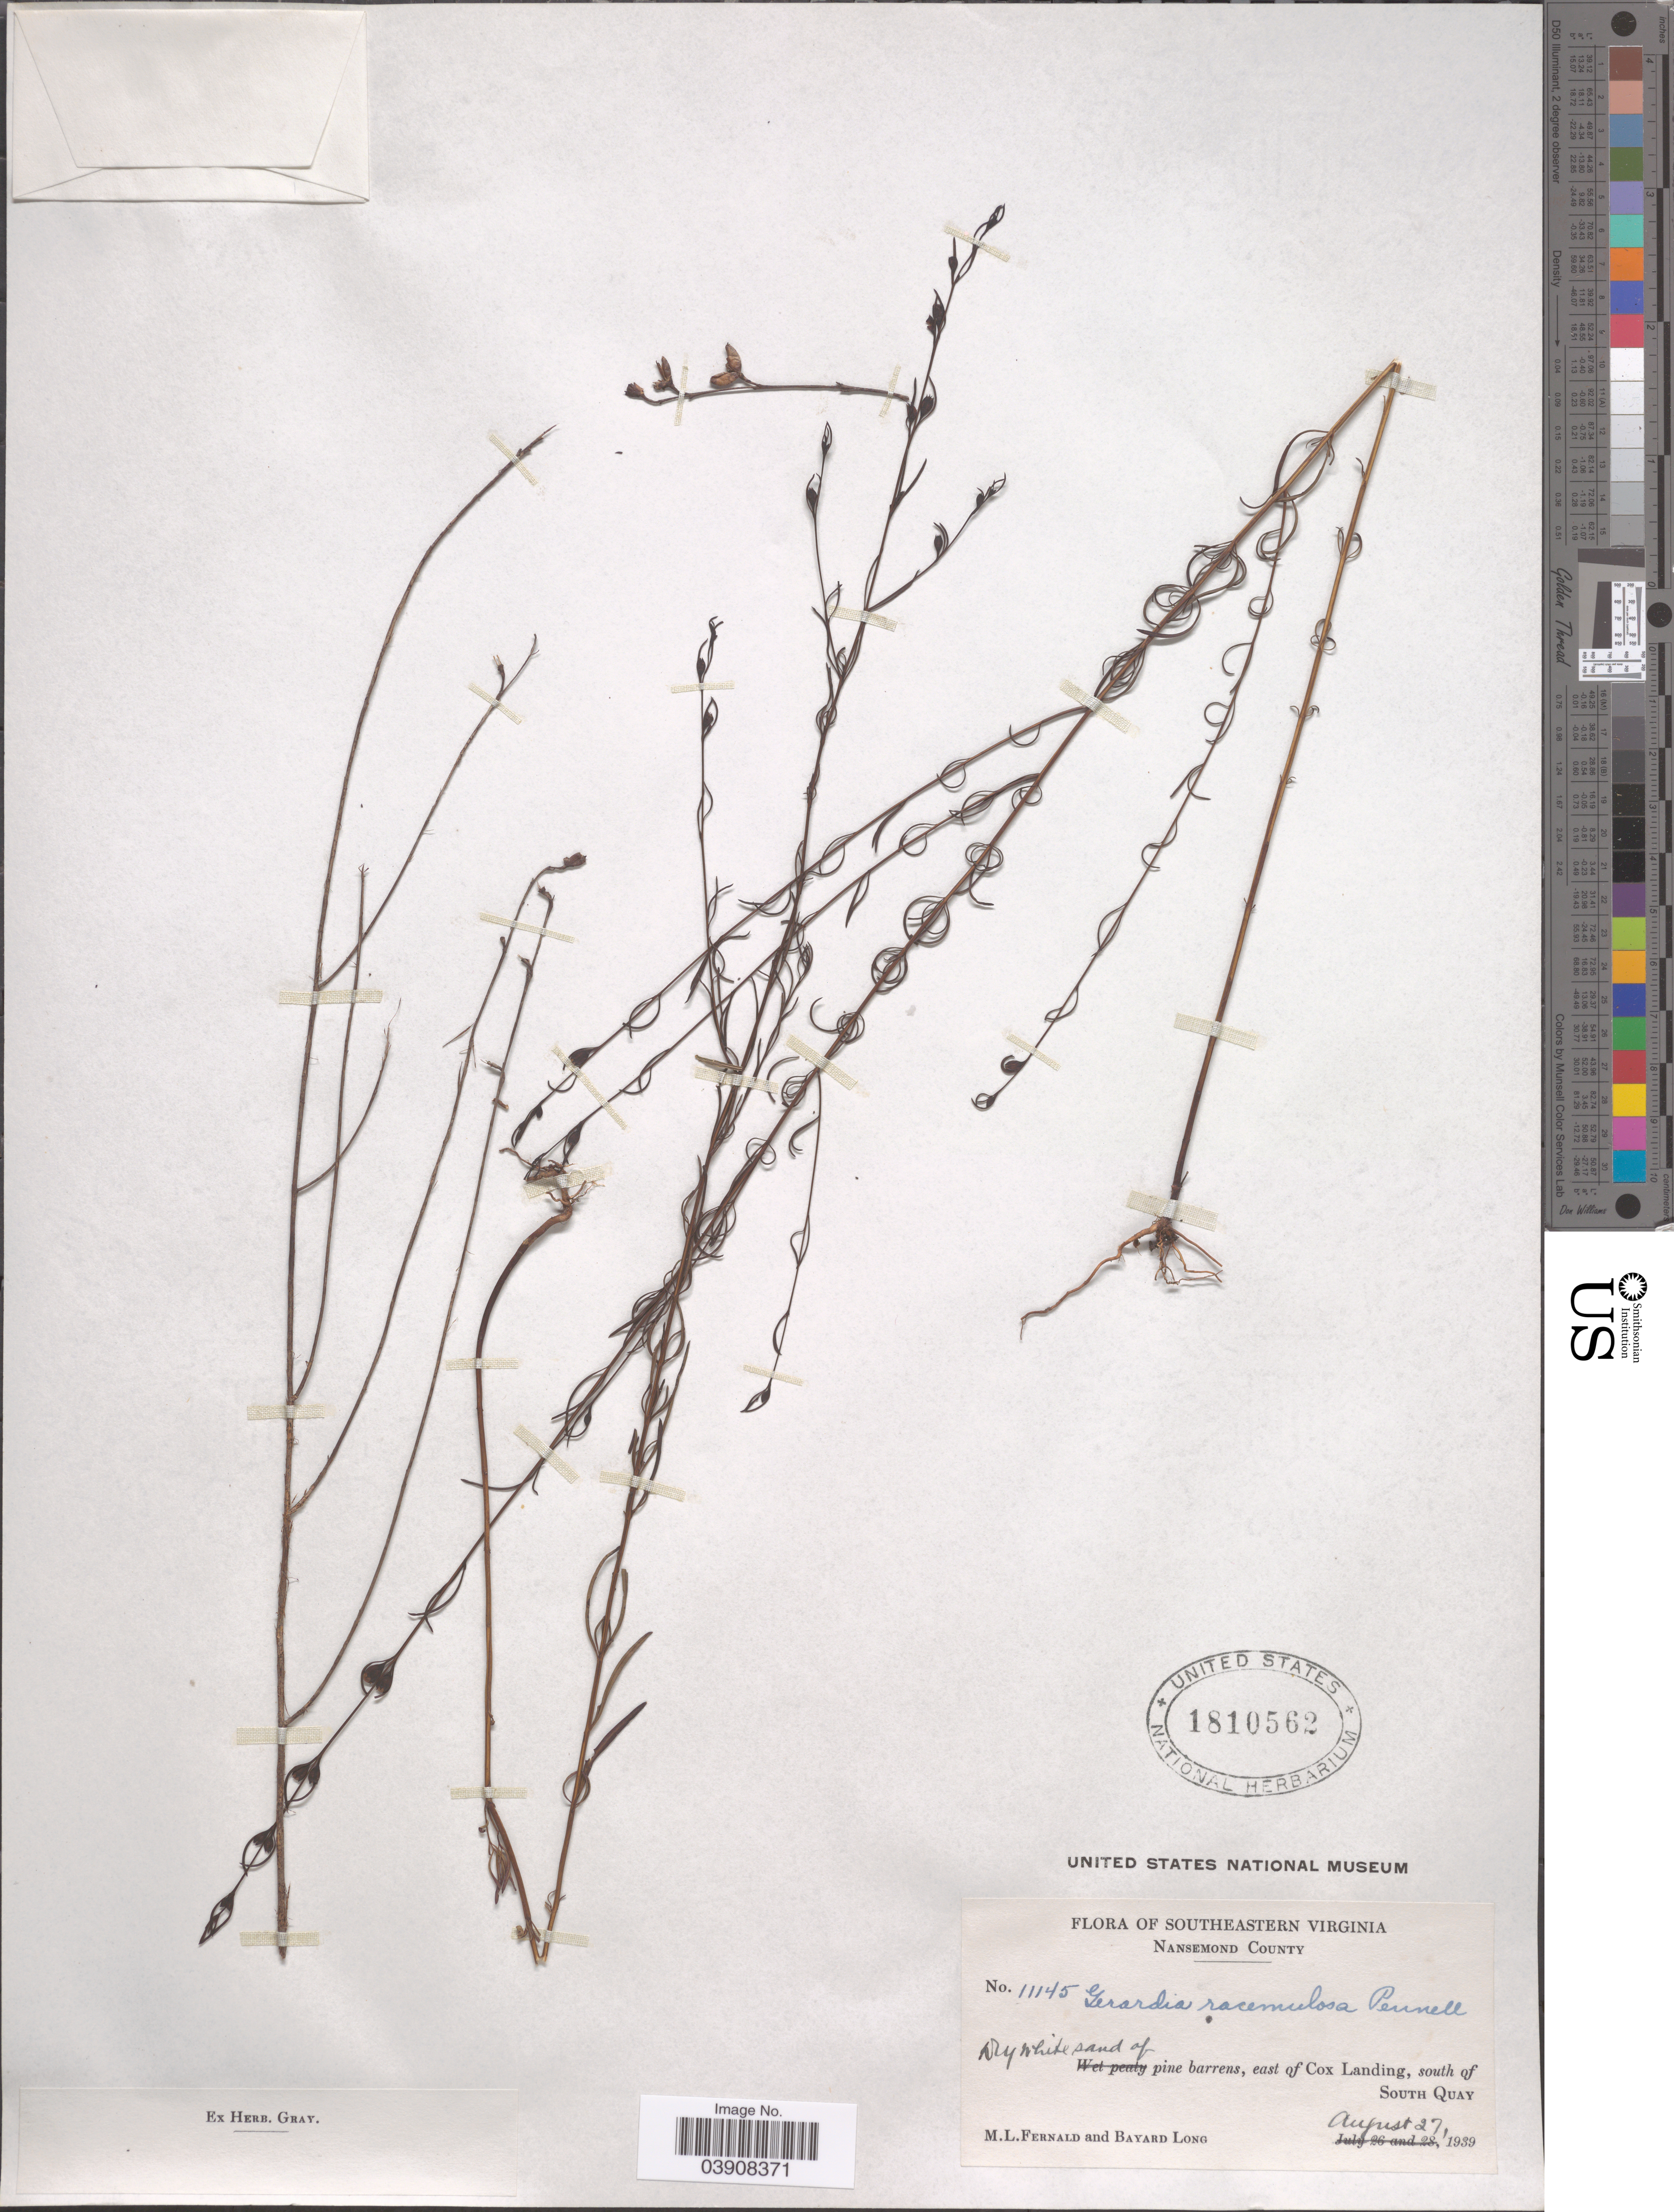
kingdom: Plantae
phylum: Tracheophyta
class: Magnoliopsida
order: Lamiales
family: Orobanchaceae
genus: Agalinis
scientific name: Agalinis purpurea var. purpurea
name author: (L.) Pennell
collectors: M. L. Fernald & B. Long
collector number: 11145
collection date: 1939-08-27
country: United States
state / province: Virginia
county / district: City of Suffolk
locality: Southeastern Virginia. Nansemond County. East of Cox Landing, south of South Quay.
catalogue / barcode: US 1810562